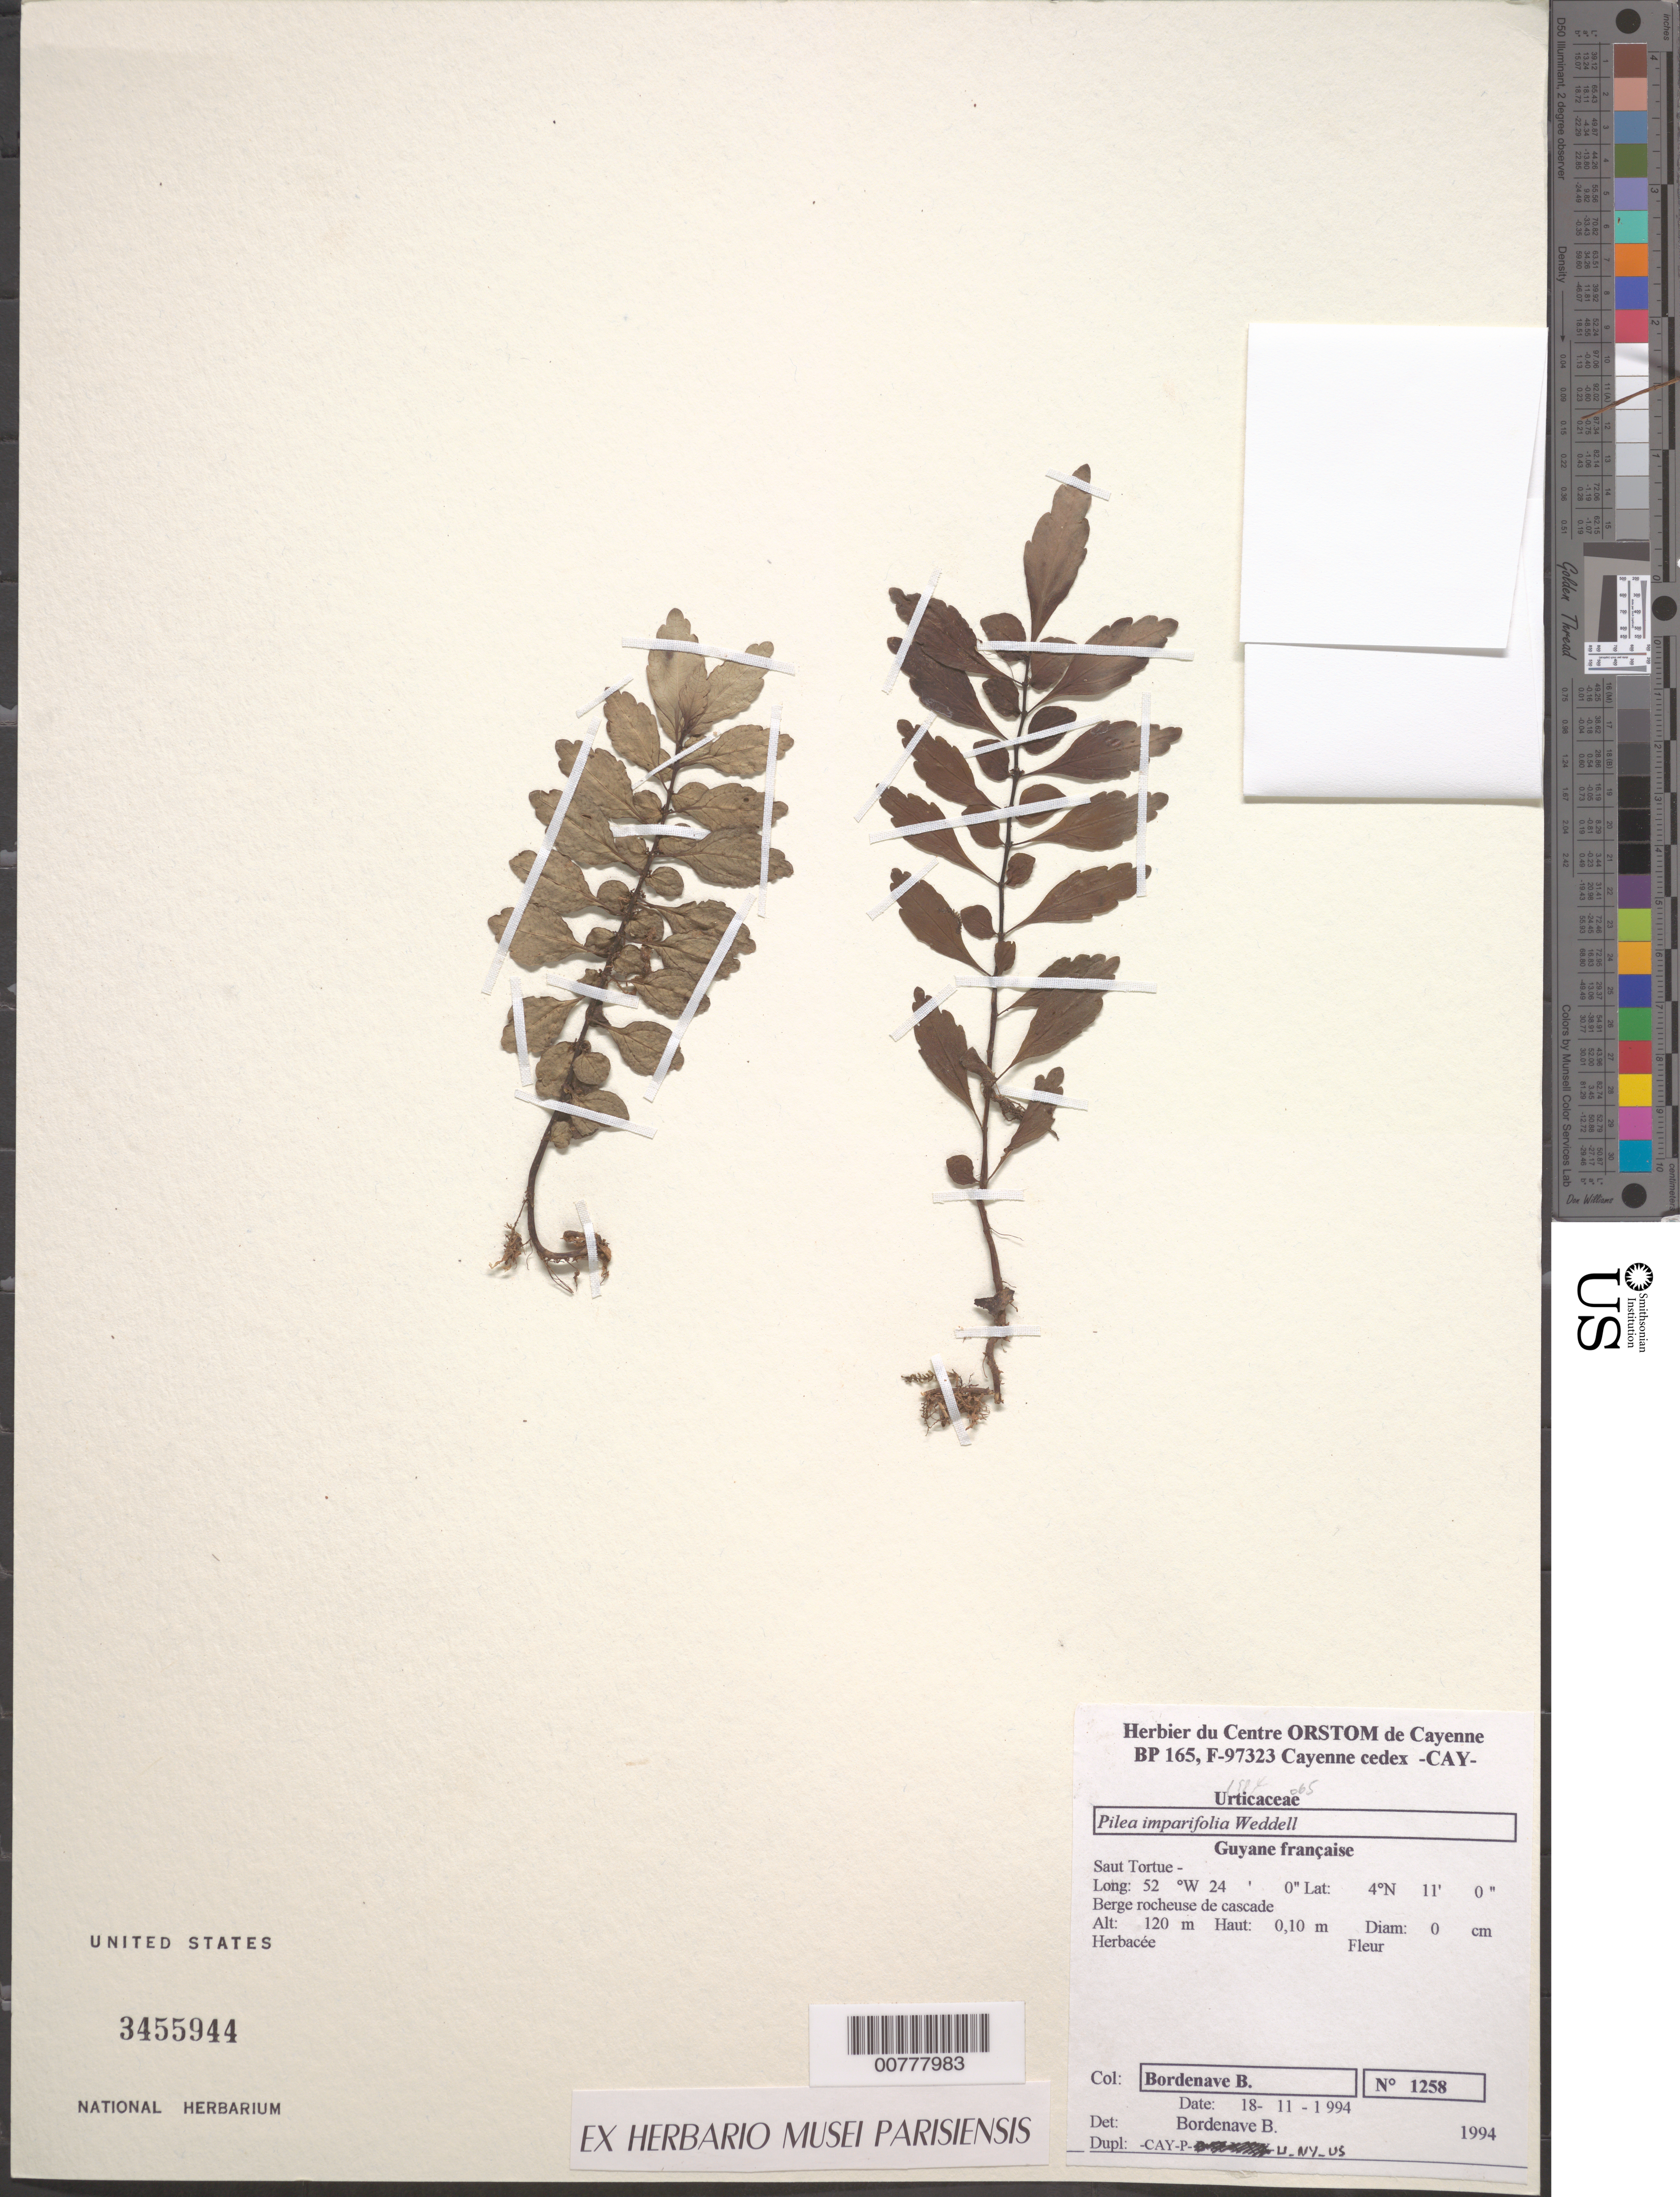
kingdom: Plantae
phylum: Tracheophyta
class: Magnoliopsida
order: Rosales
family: Urticaceae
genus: Pilea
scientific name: Pilea imparifolia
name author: Wedd.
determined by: Bordenave, B.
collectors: B. Bordenave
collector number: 1258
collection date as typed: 18-Nov-94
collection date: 1994-11-18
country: French Guiana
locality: Saut Tortue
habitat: Berge rocheuse de cascade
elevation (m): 120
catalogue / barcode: US 3455944